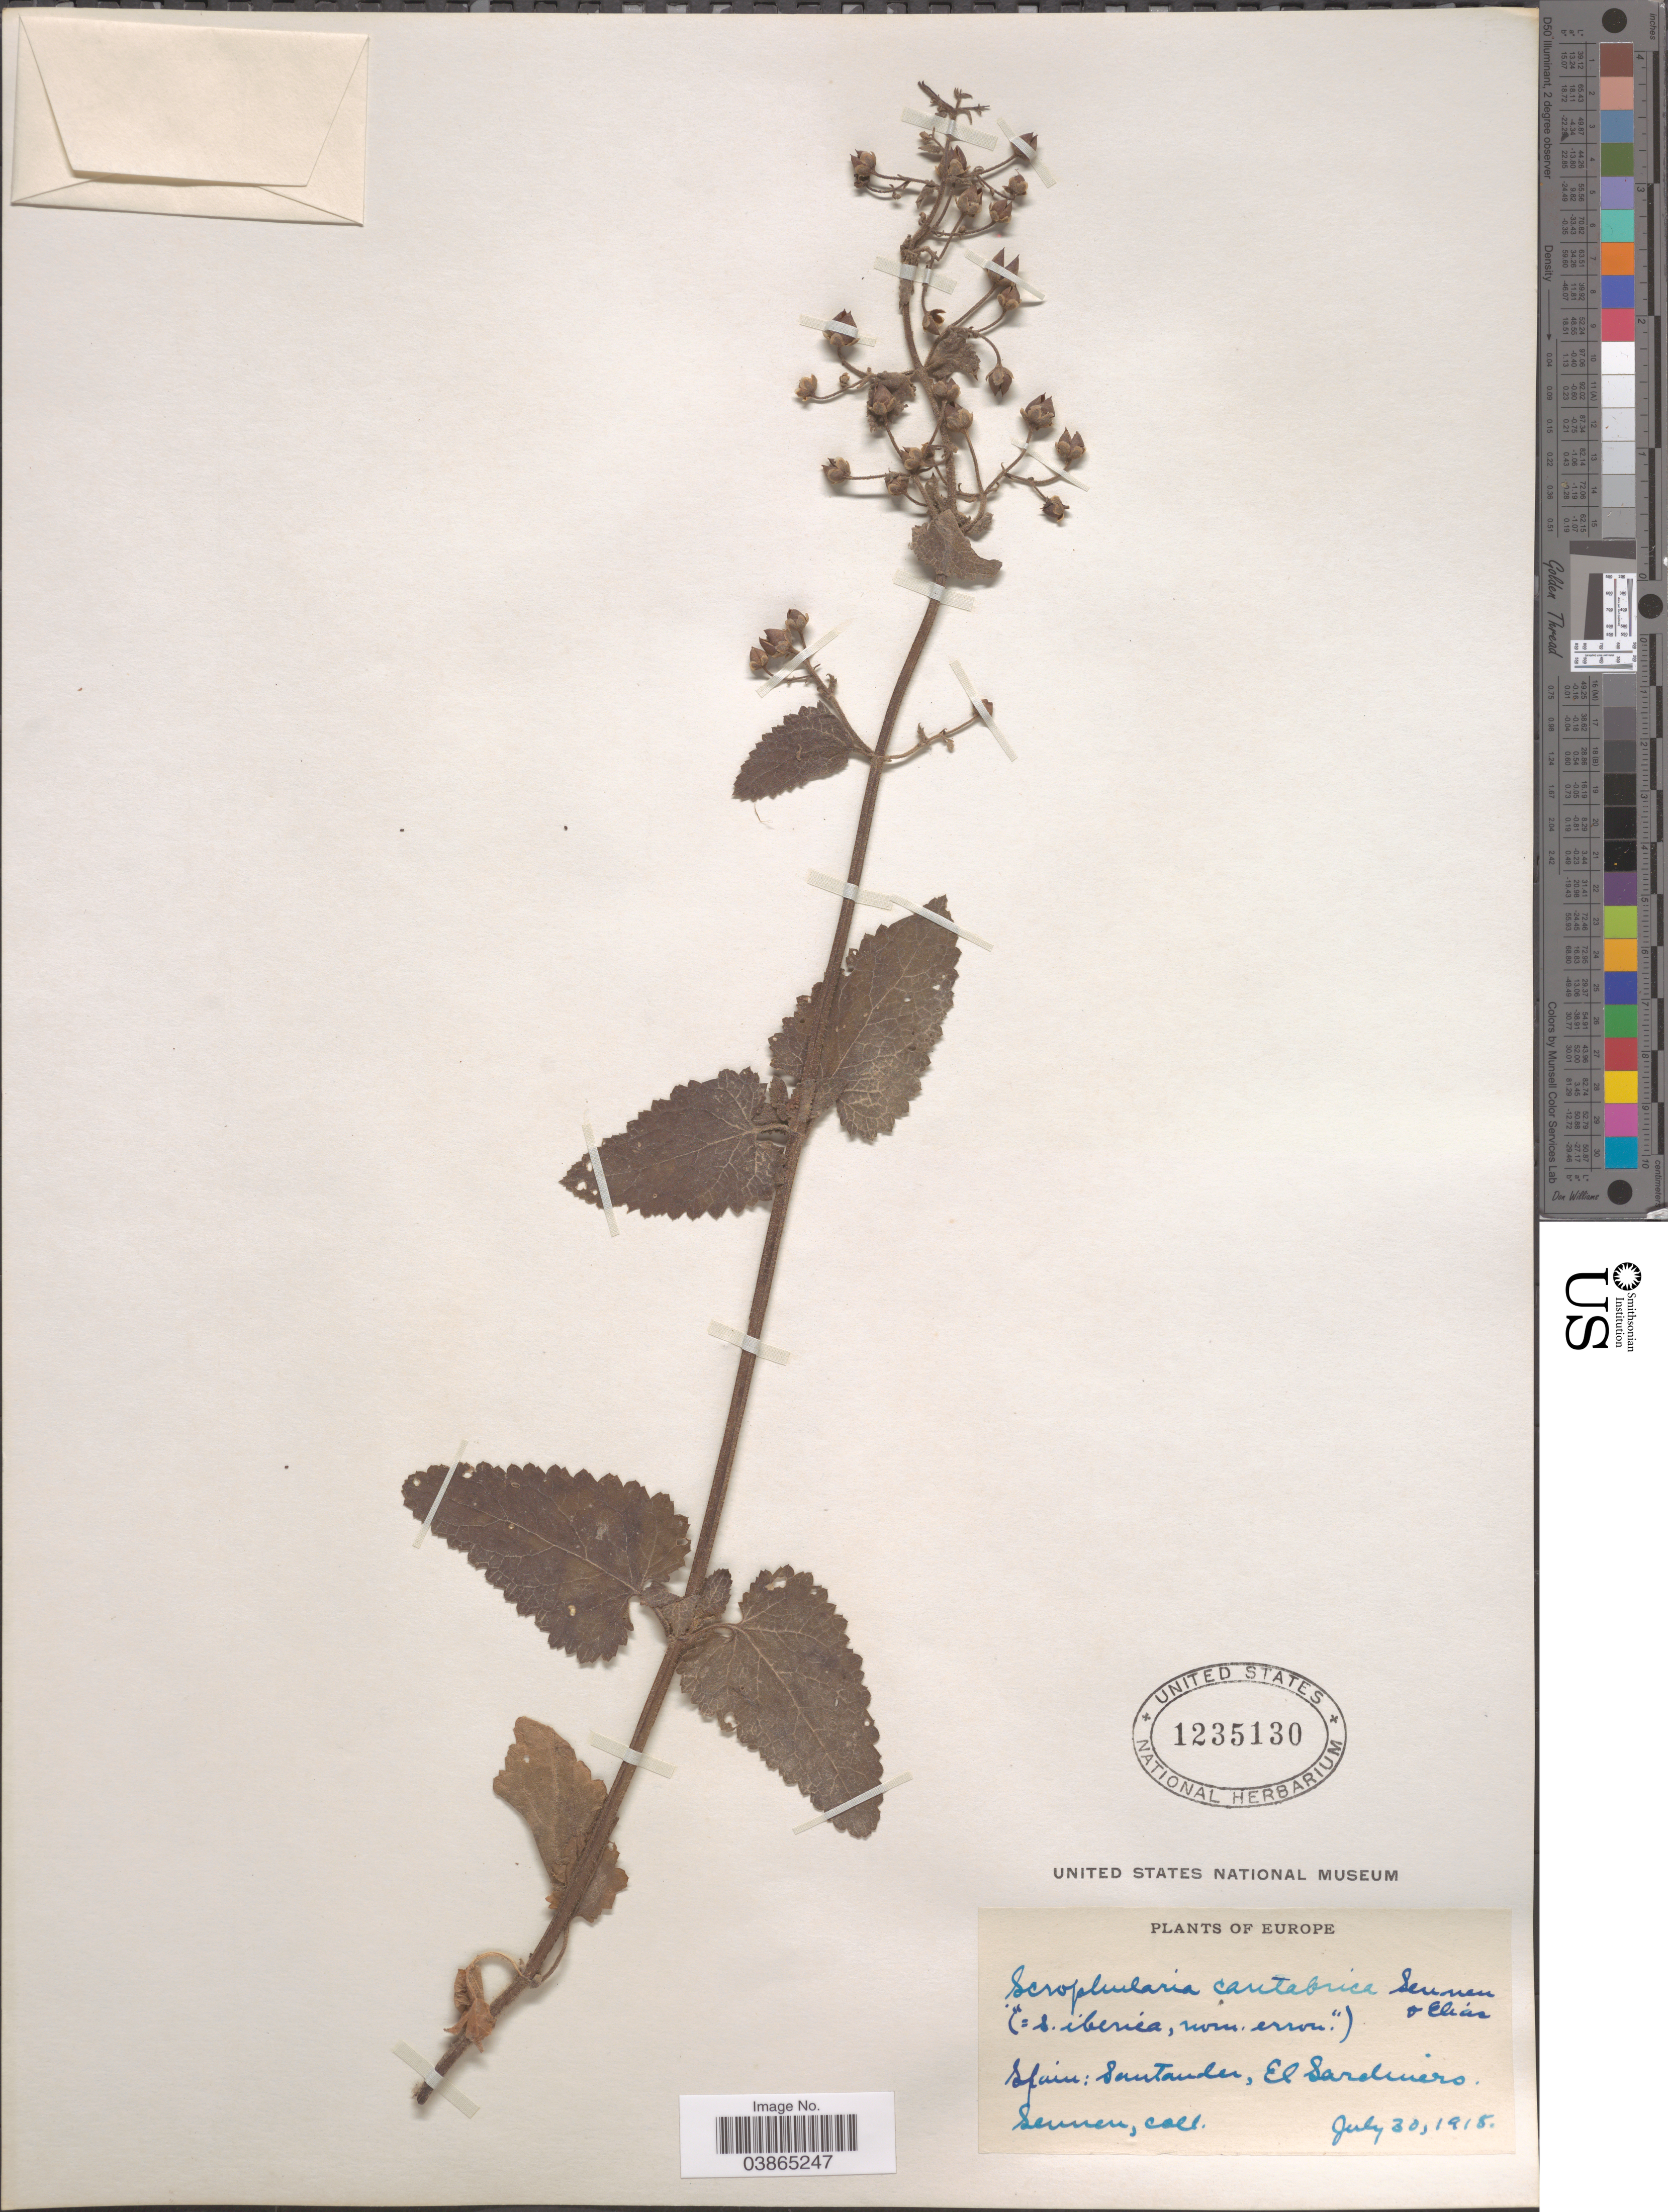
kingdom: Plantae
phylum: Tracheophyta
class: Magnoliopsida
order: Lamiales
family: Scrophulariaceae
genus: Scrophularia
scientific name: Scrophularia cantabrica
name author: Sennen & Elias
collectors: E. Sennen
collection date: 1915-07-30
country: Spain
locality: Santander, El Sardinero.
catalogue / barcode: US 1235130